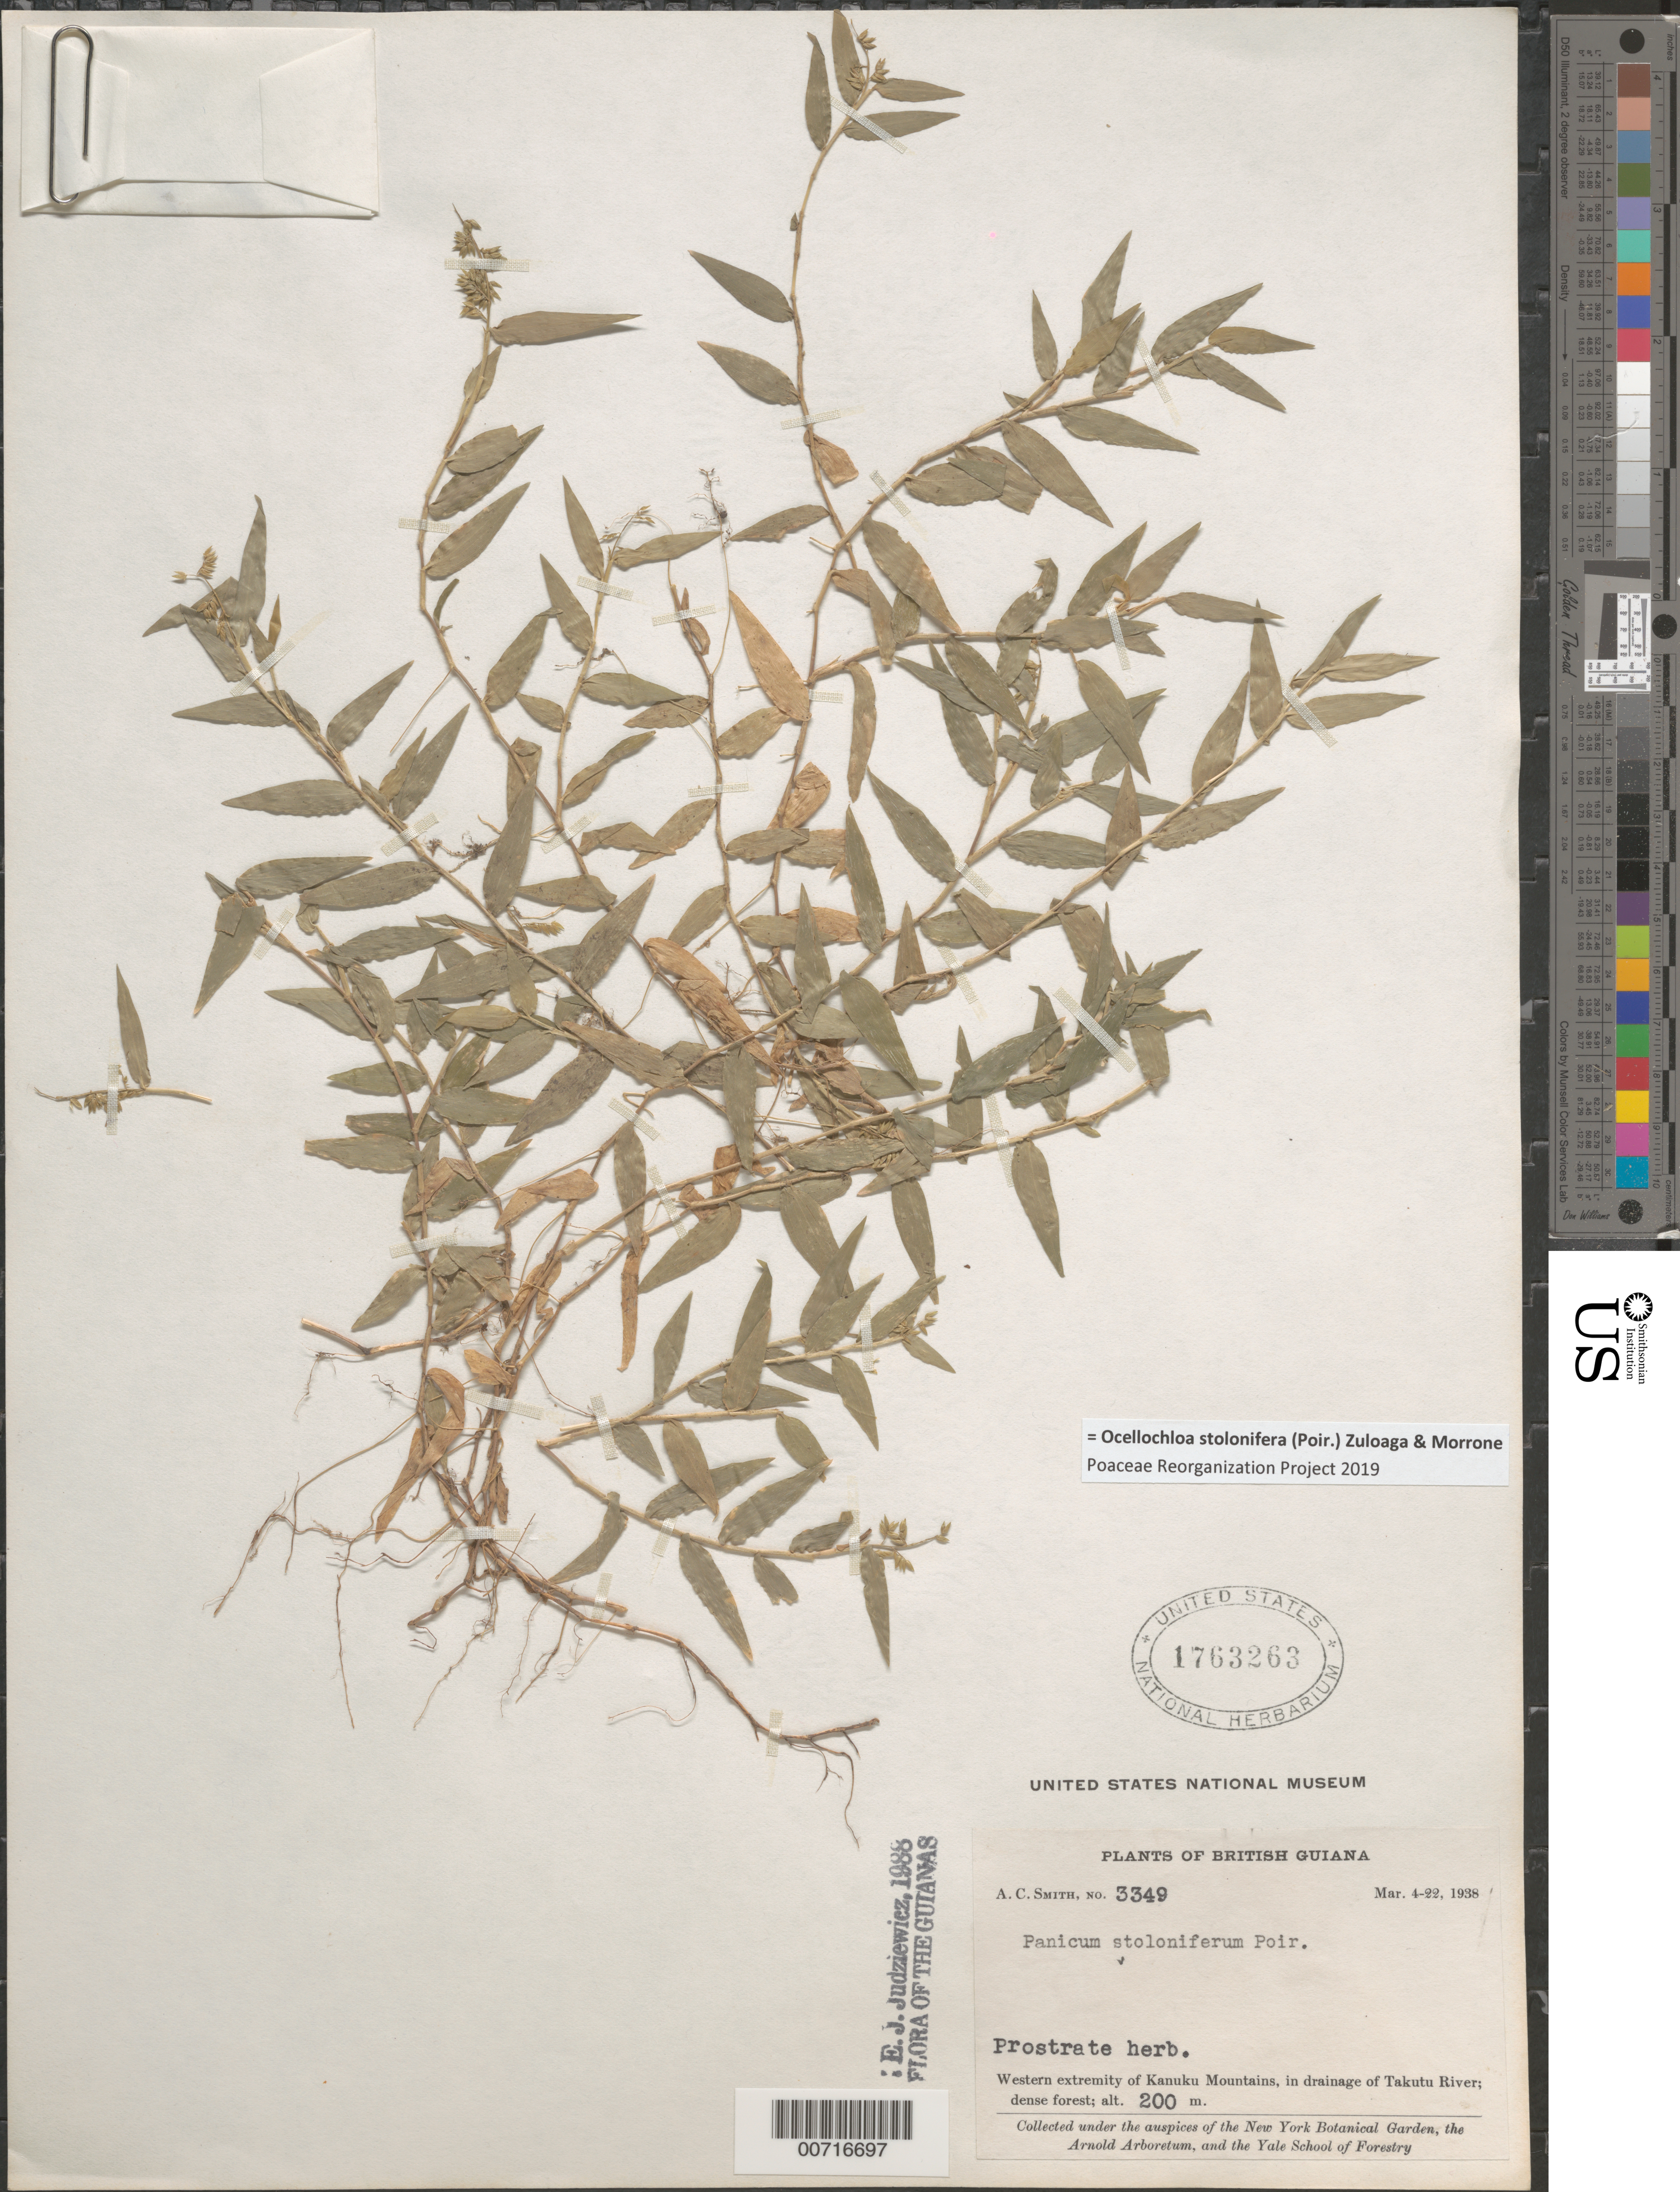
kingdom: Plantae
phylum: Tracheophyta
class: Liliopsida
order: Poales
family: Poaceae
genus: Panicum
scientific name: Panicum stoloniferum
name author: Poir.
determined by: Judziewicz, E. J.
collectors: A. C. Smith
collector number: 3349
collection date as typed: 4-Mar-38 to 22-Mar-38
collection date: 1938-03-04/1938-03-22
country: Guyana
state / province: U. Takutu-U. Essequibo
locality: Kanuku Mts., drainage of Takutu R., western extremity of Kanuku Mountains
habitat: Dense forest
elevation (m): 200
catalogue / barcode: US 1763263